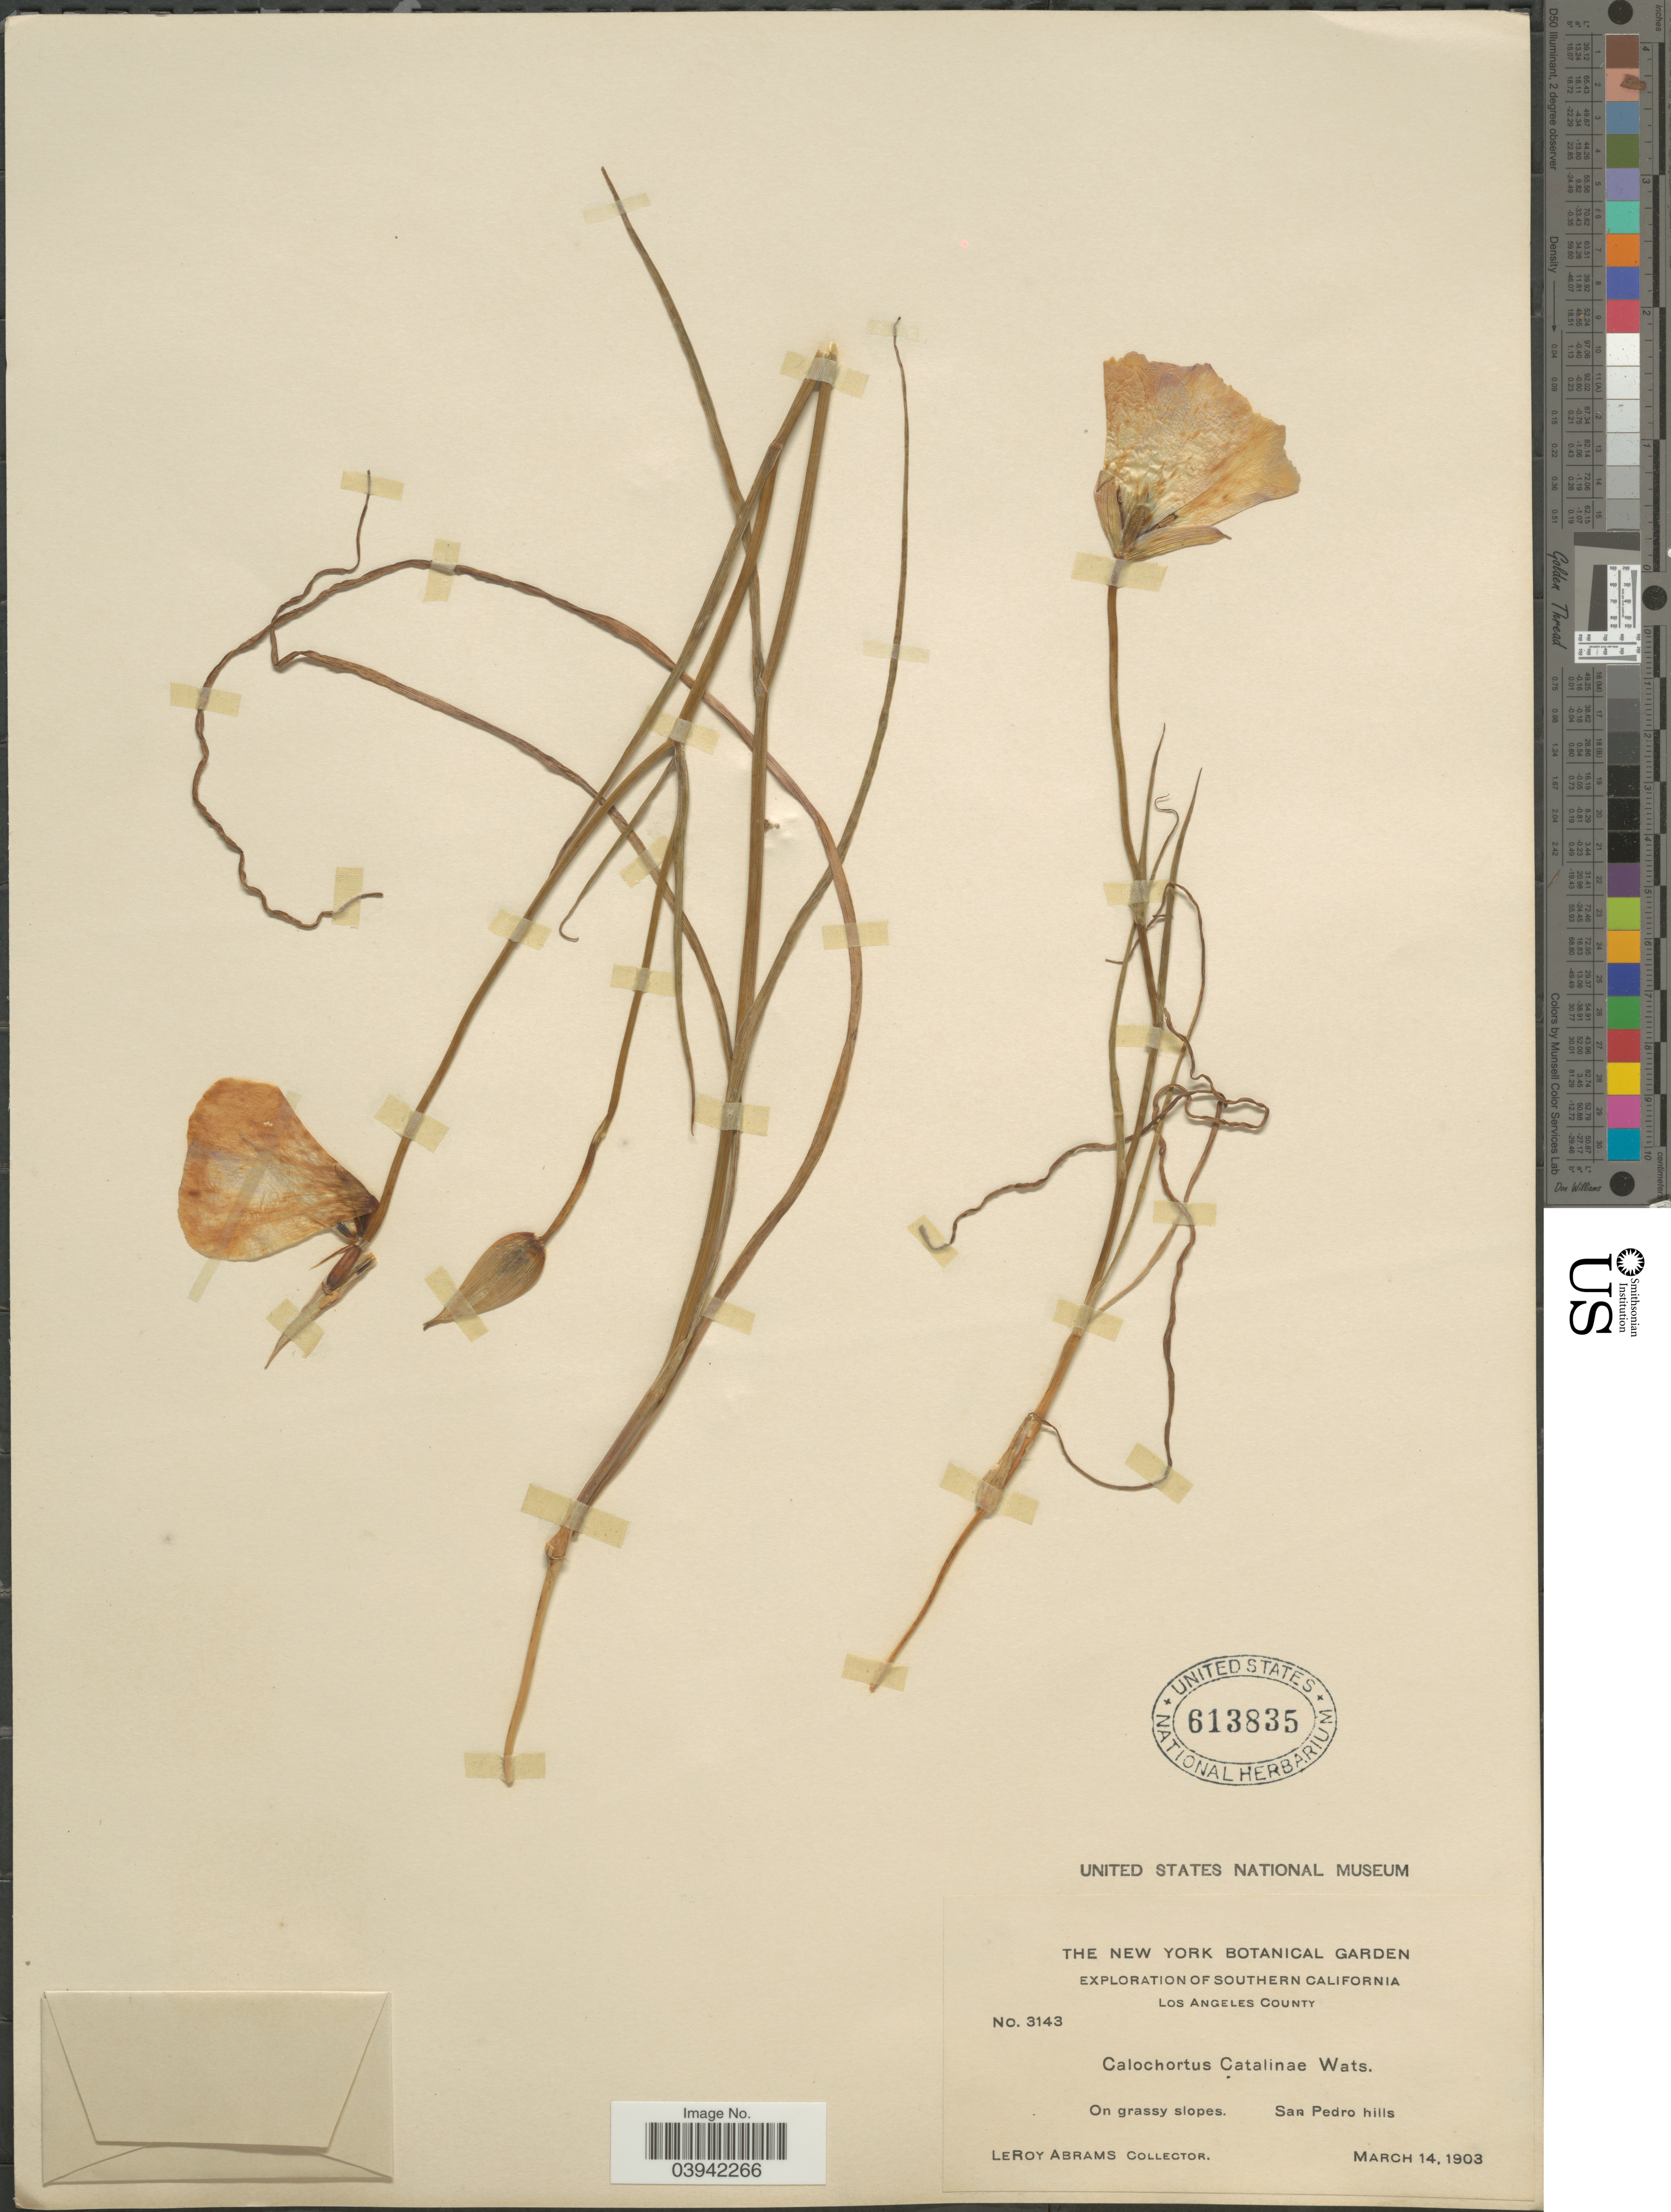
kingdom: Plantae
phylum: Tracheophyta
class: Liliopsida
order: Liliales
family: Liliaceae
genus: Calochortus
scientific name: Calochortus catalinae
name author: S. Watson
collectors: L. Abrams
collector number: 3143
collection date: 1903-03-14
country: United States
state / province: California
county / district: Los Angeles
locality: Southern California. Los Angeles County. On grassy slopes. San Pedro hills.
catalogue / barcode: US 613835